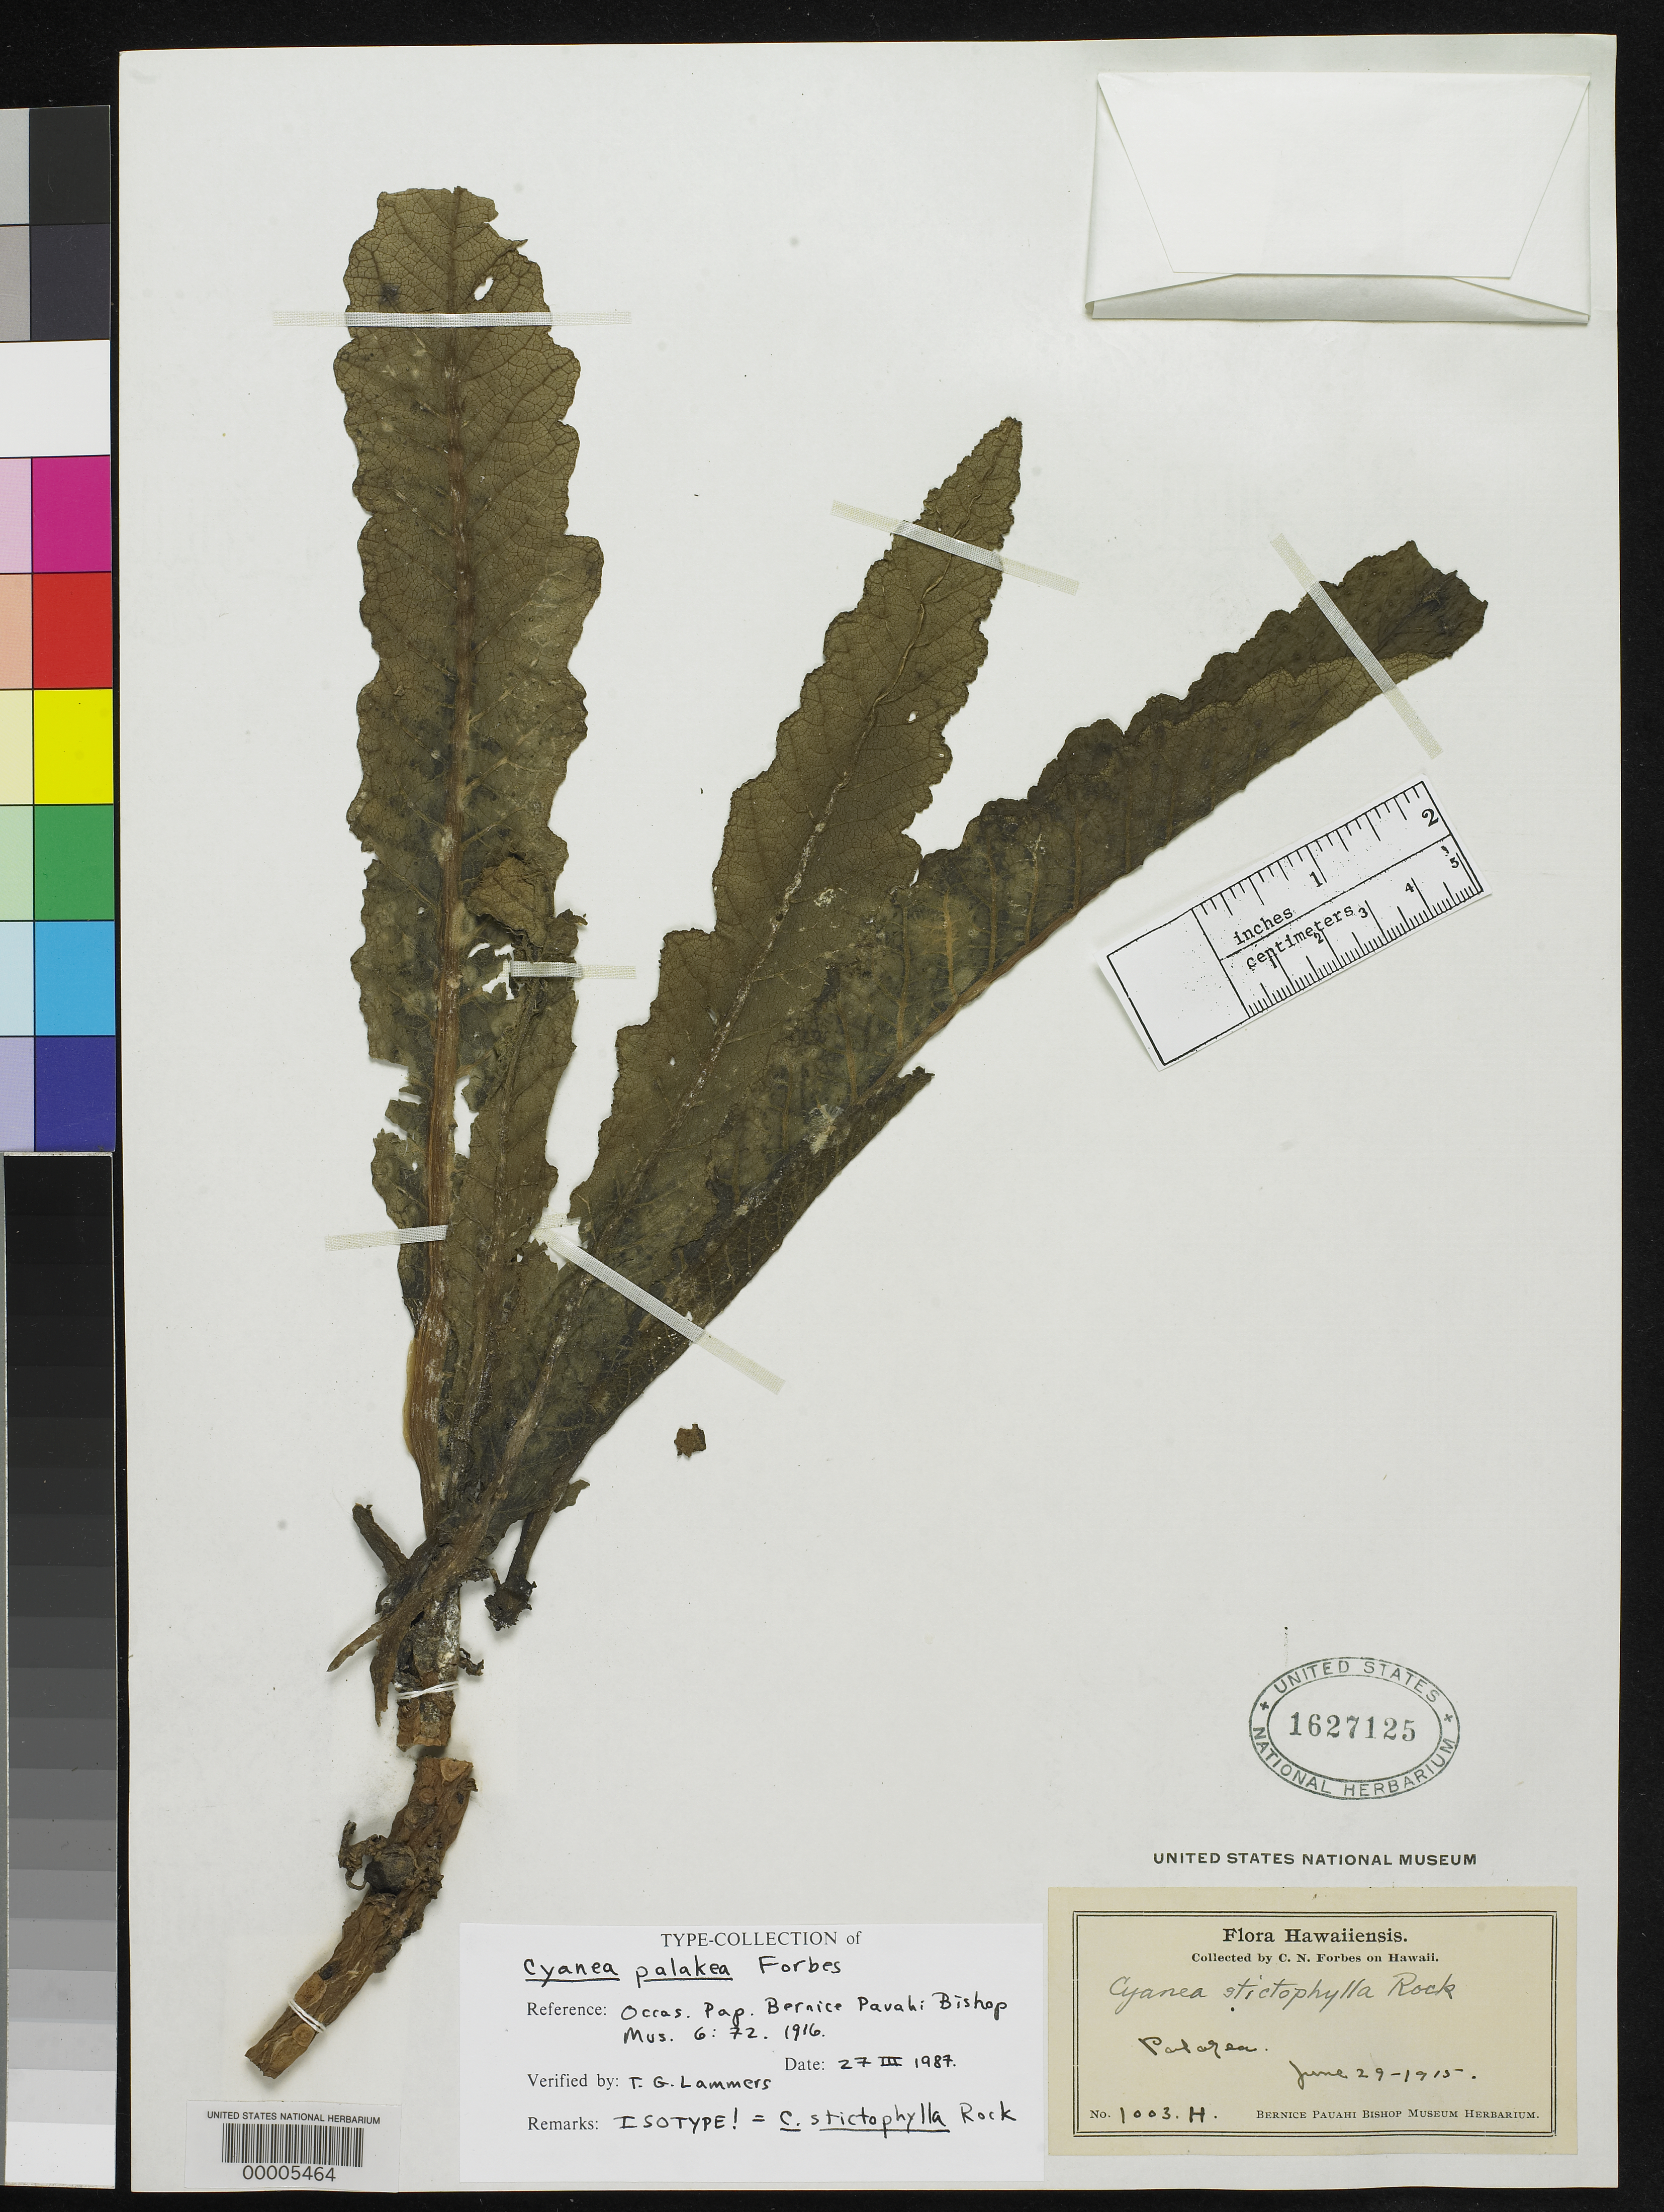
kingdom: Plantae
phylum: Tracheophyta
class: Magnoliopsida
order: Asterales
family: Campanulaceae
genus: Cyanea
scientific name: Cyanea palakea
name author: C.N. Forbes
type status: Isotype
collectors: C. N. Forbes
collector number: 1003.H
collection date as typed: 29 Jun 1915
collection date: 1915-06-29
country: United States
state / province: Hawaii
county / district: Hawaii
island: Hawaii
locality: Hawaii Island, 10 mi. N of Kilauea.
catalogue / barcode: US 1627125